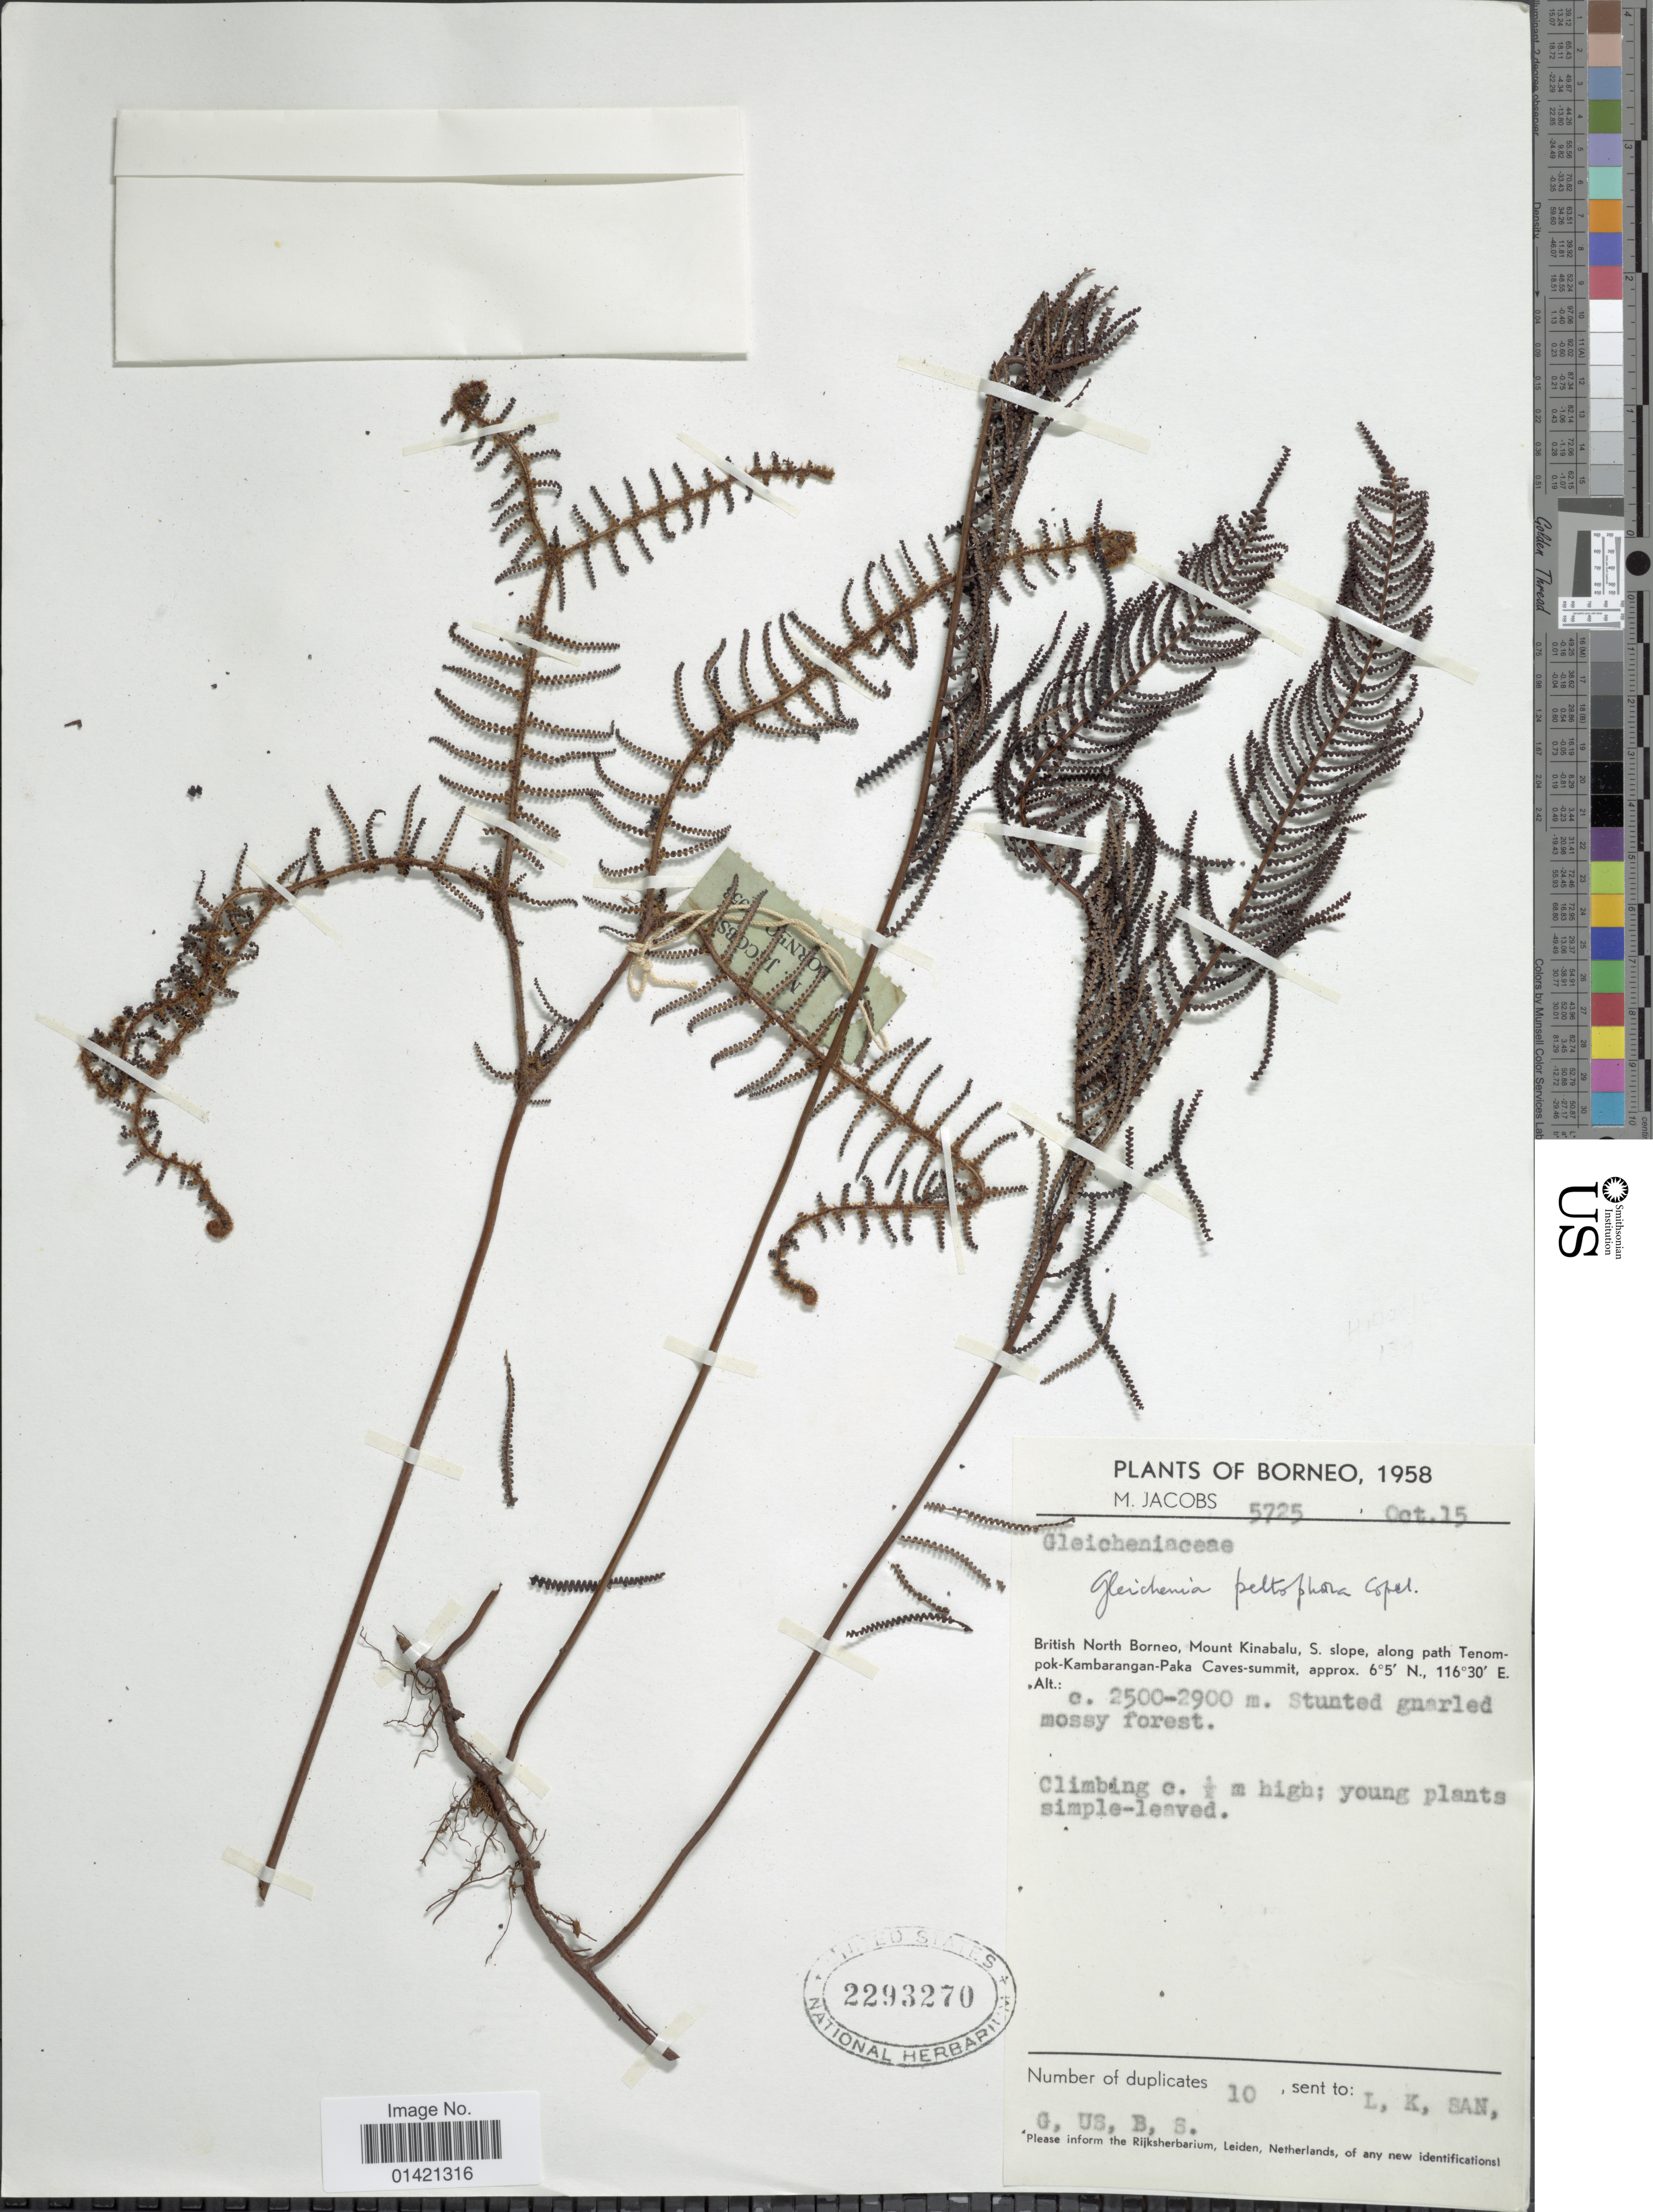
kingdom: Plantae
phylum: Tracheophyta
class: Polypodiopsida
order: Gleicheniales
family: Gleicheniaceae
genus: Gleichenia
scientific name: Gleichenia peltophora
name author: Copel.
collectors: M. Jacobs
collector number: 5725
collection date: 1958-10-15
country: Malaysia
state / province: Sabah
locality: British North Borneo, Mount Kinabalu, S. slope, along path Tenompok-Kambarangan-Paka Caves-summit.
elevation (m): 2500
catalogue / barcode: US 2293270